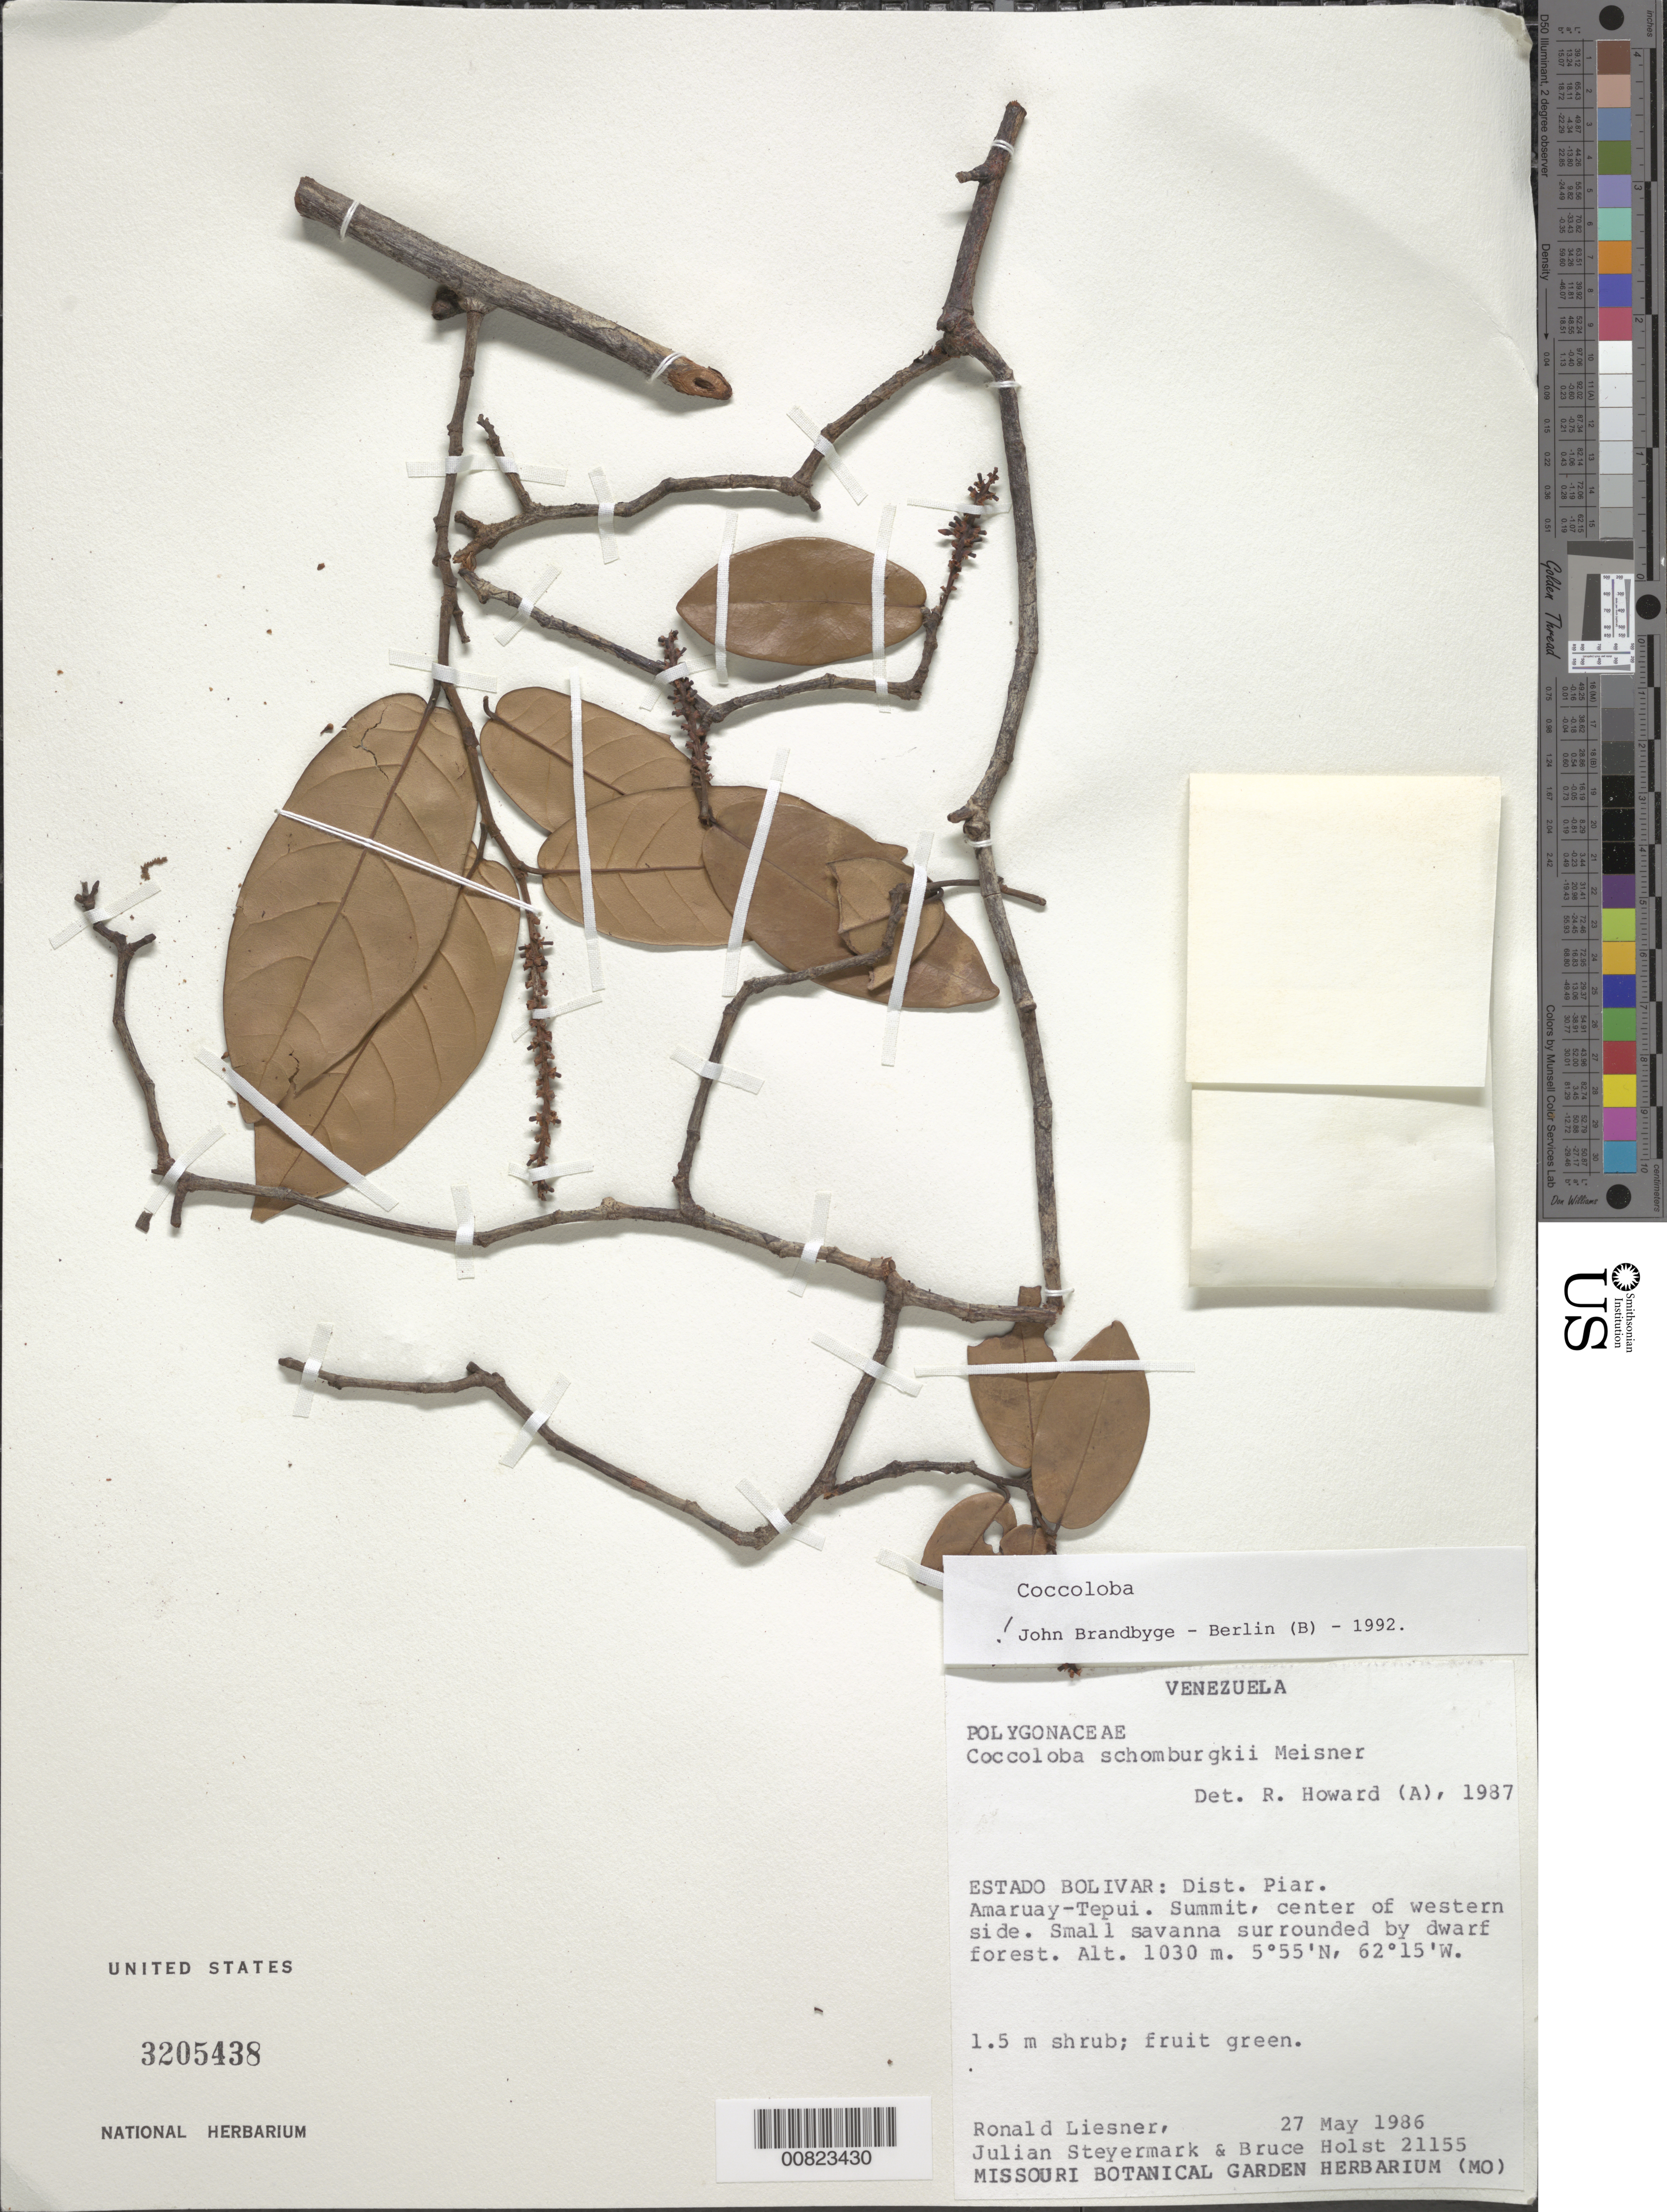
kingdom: Plantae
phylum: Tracheophyta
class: Magnoliopsida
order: Caryophyllales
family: Polygonaceae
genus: Coccoloba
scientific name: Coccoloba schomburgkii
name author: Meisn.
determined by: Brandbyge, J.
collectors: R. L. Liesner, J. Steyermark & B. Holst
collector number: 21155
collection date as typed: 27-May-86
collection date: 1986-05-27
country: Venezuela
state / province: Bolívar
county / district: Piar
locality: Amaruay-tepuí, summit, center of W side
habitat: Small savanna surrounded by dwarf forest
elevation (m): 1030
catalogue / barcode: US 3205438